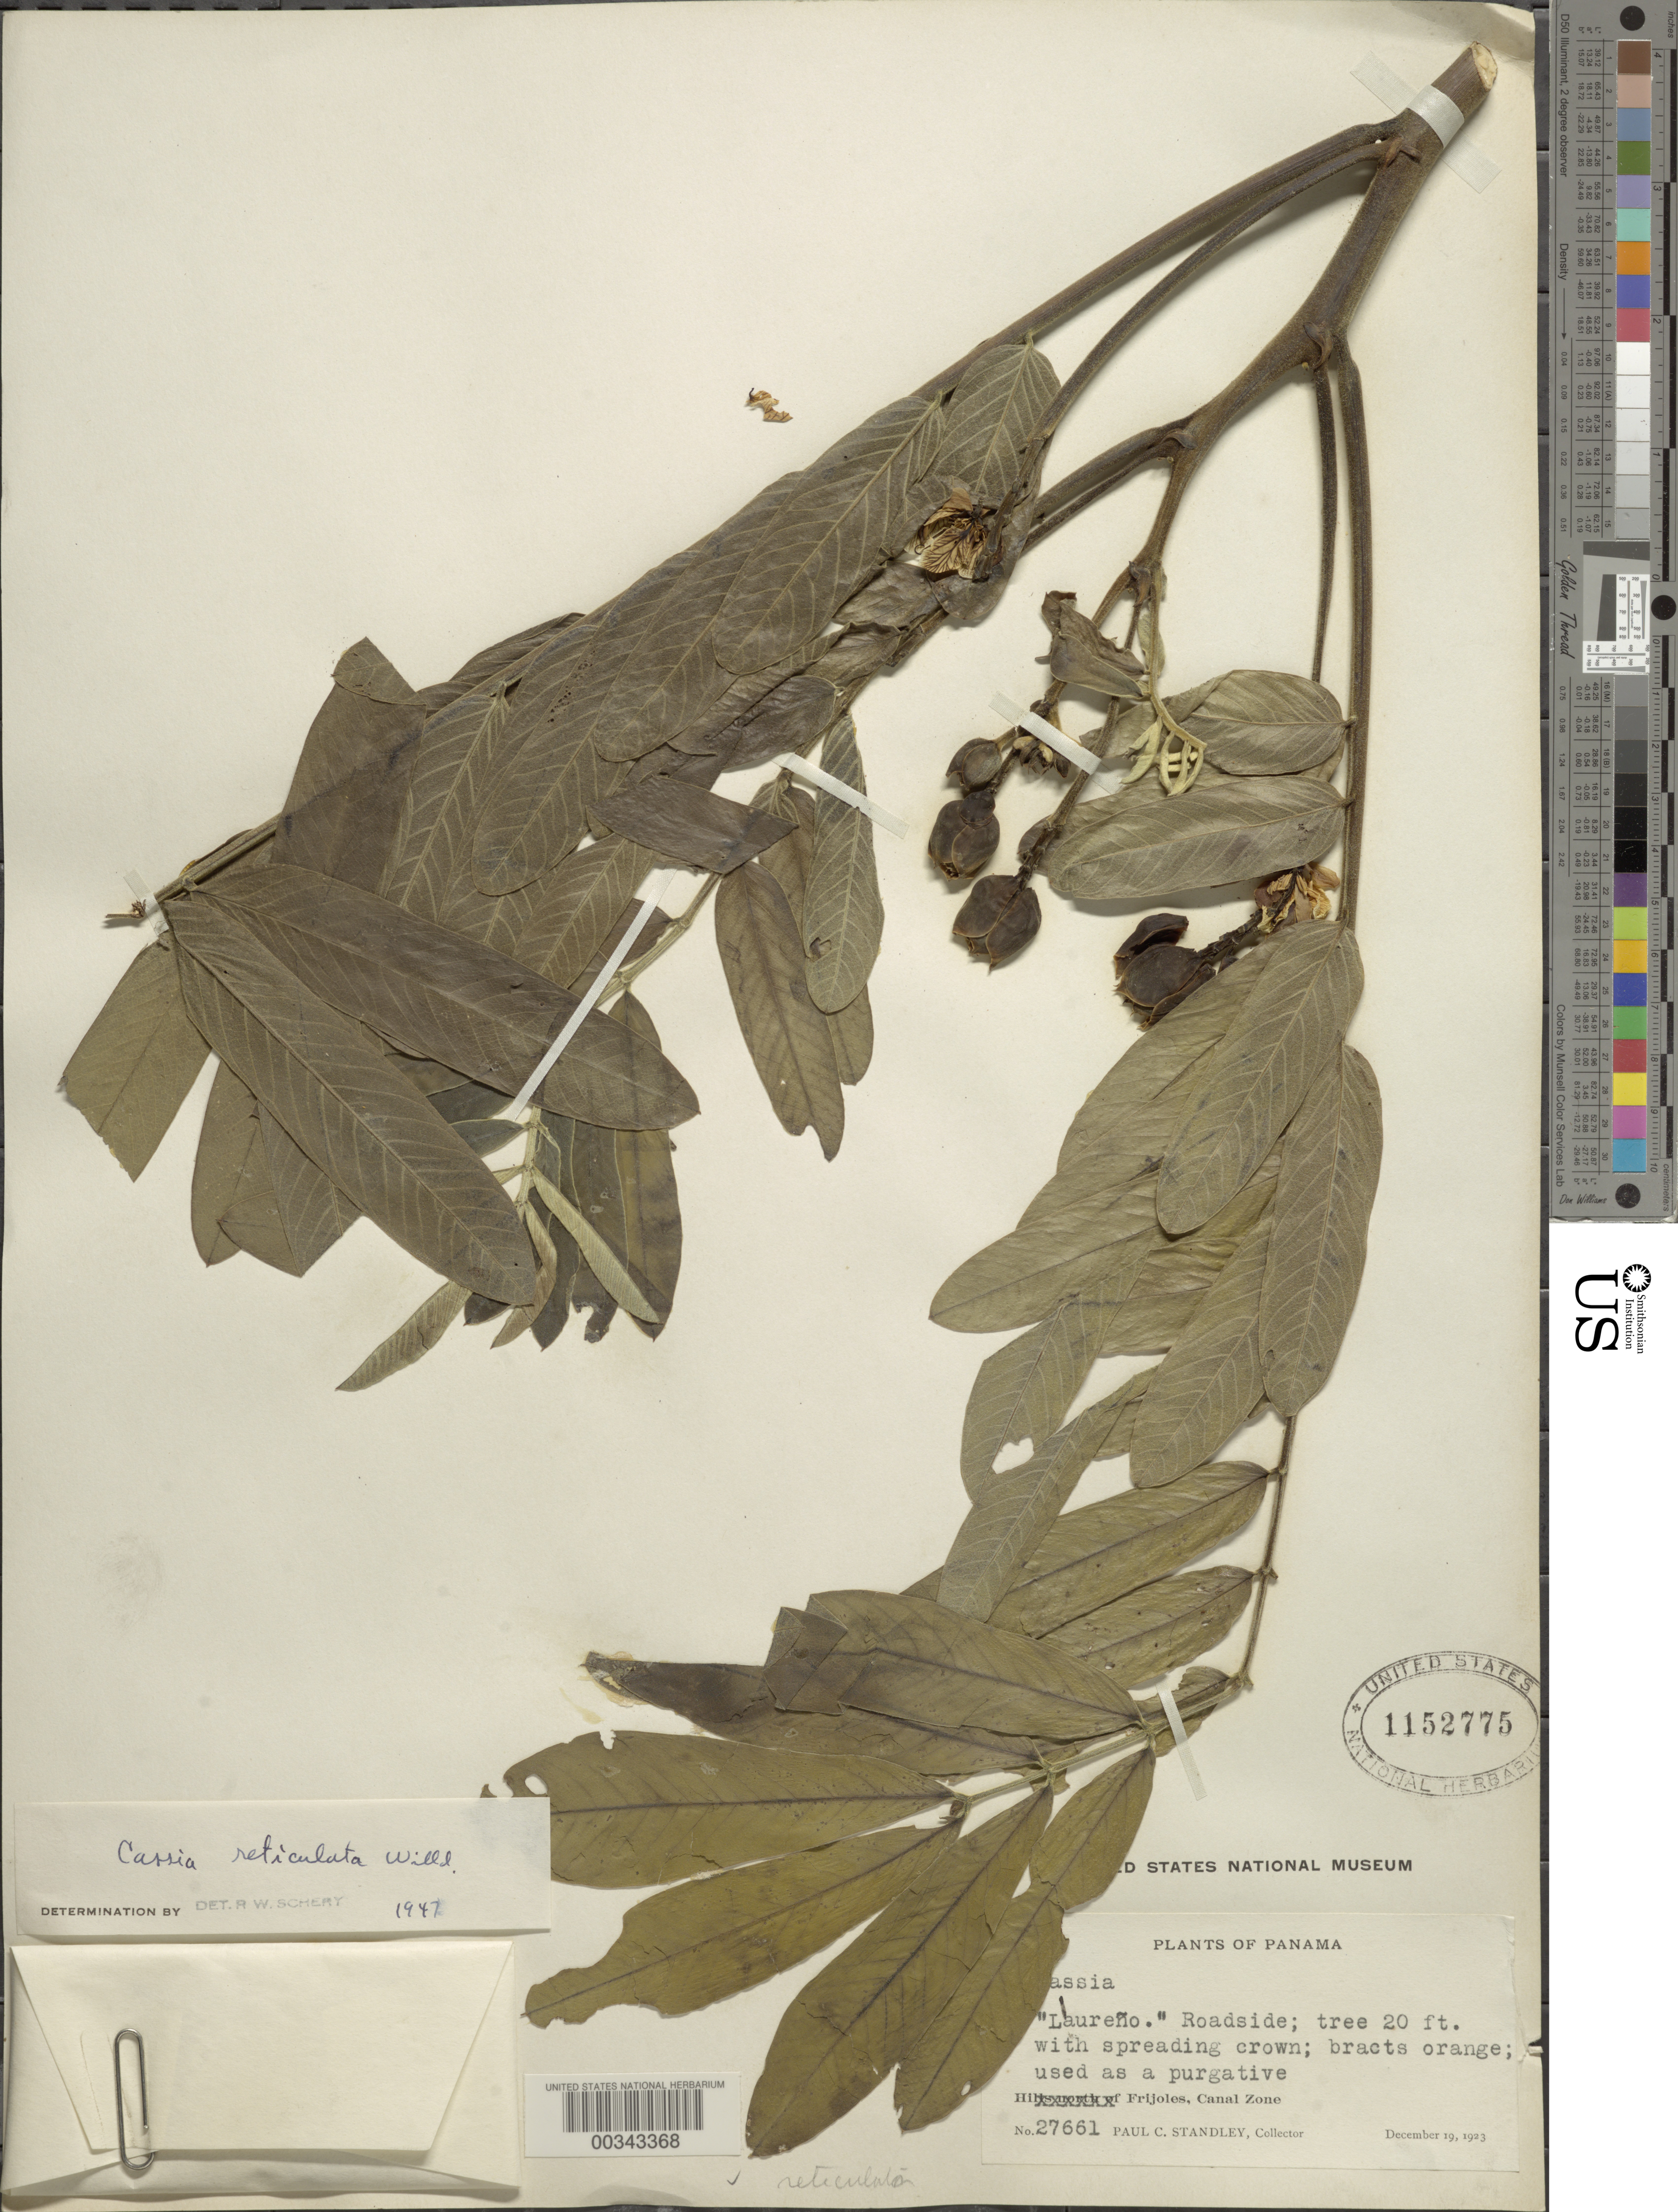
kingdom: Plantae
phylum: Tracheophyta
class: Magnoliopsida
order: Fabales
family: Fabaceae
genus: Senna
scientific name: Senna reticulata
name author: (Willd.) H.S. Irwin & Barneby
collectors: P. C. Standley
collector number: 27661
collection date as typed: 19 Dec 1923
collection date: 1923-12-19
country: Panama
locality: Frijoles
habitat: Roadside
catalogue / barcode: US 1152775